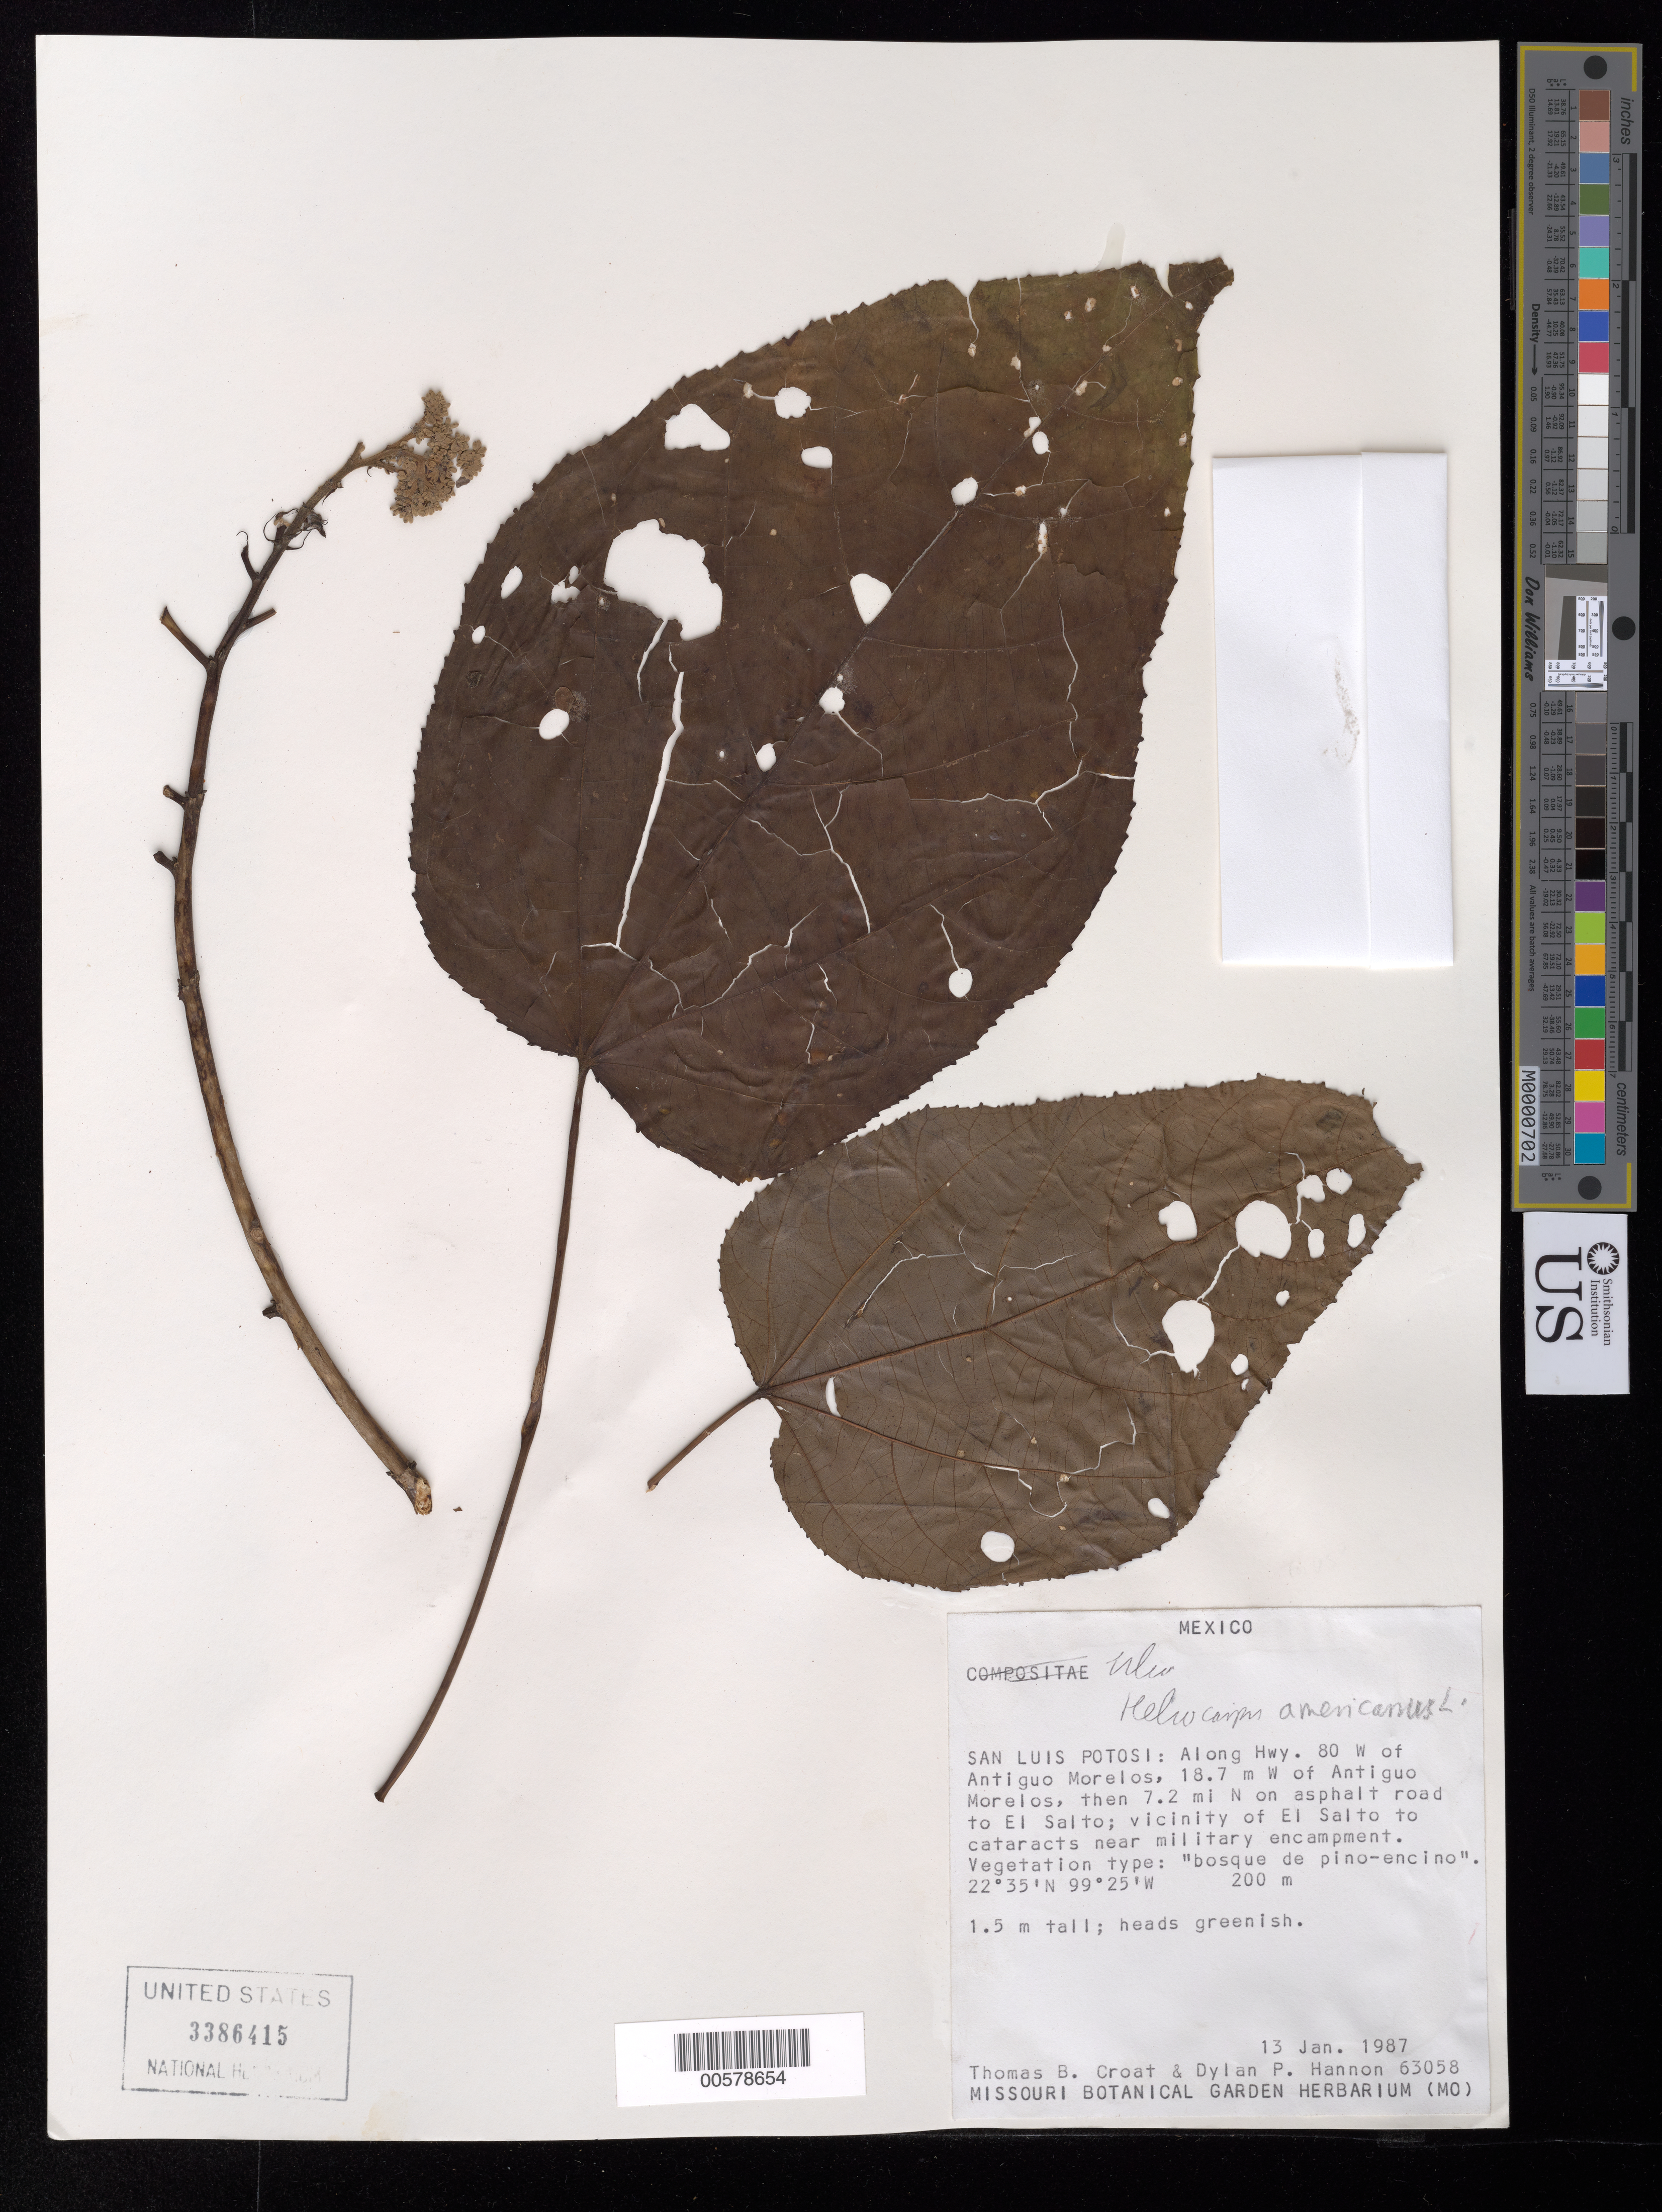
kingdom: Plantae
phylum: Tracheophyta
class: Magnoliopsida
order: Malvales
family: Malvaceae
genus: Heliocarpus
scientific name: Heliocarpus donnellsmithii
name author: Rose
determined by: Dorr, Laurence J., Curator (BOT), Smithsonian Institution - National Museum of Natural History (UNITED STATES)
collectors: T. B. Croat & D. Hannon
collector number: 63058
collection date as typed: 13 Jan 1987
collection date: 1987-01-13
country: Mexico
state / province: San Luis Potosí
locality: Along Hwy. 80 W of Antiguo Morelos, 18.7 m W of Antiguo Morelos, then 7.2 mi N on asphalt road to El Salto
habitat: Vicinity of El Salto to cataracts near military encampment. Veg. type: bosque de pino-encino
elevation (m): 200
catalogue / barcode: US 3386415